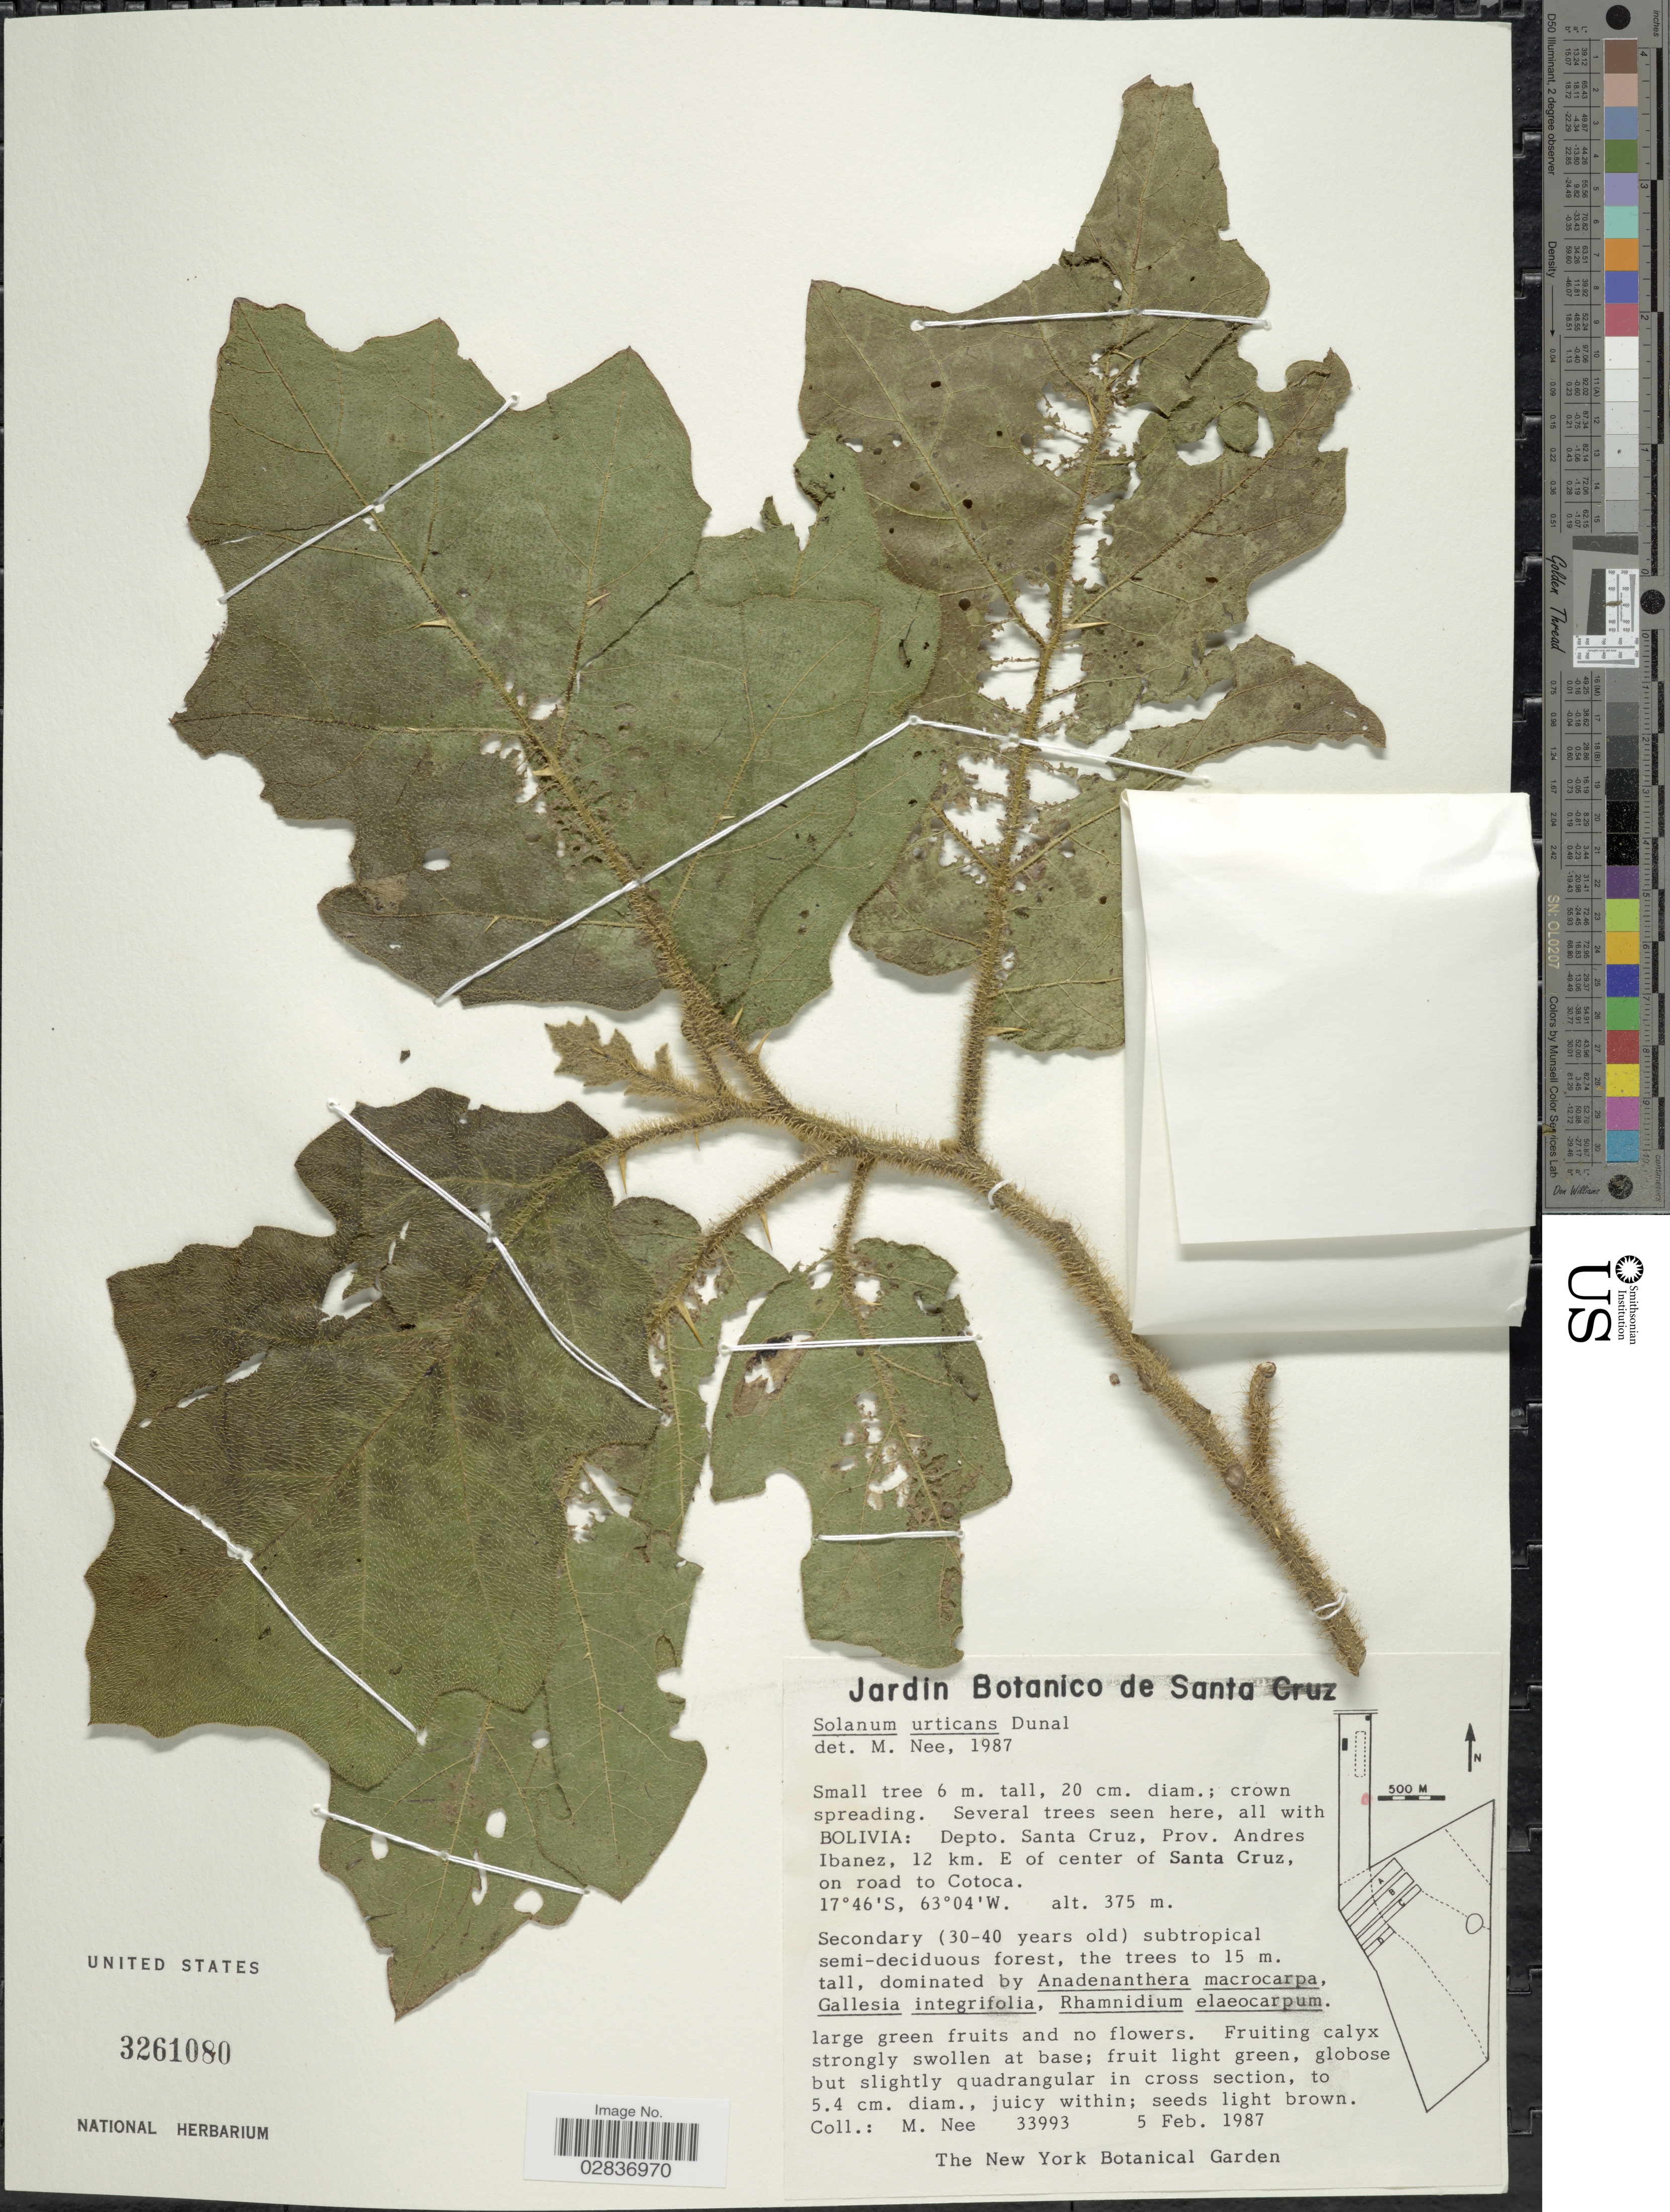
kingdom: Plantae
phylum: Tracheophyta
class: Magnoliopsida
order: Solanales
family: Solanaceae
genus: Solanum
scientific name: Solanum urticans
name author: Dunal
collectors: M. Nee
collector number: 33993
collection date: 1987-02-05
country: Bolivia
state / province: Santa Cruz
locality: Depto. Santa Cruz, Prov. Andres Ibanez, 12 km. E of center of Santa Cruz, on road to Cotoca.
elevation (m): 375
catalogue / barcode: US 3261080